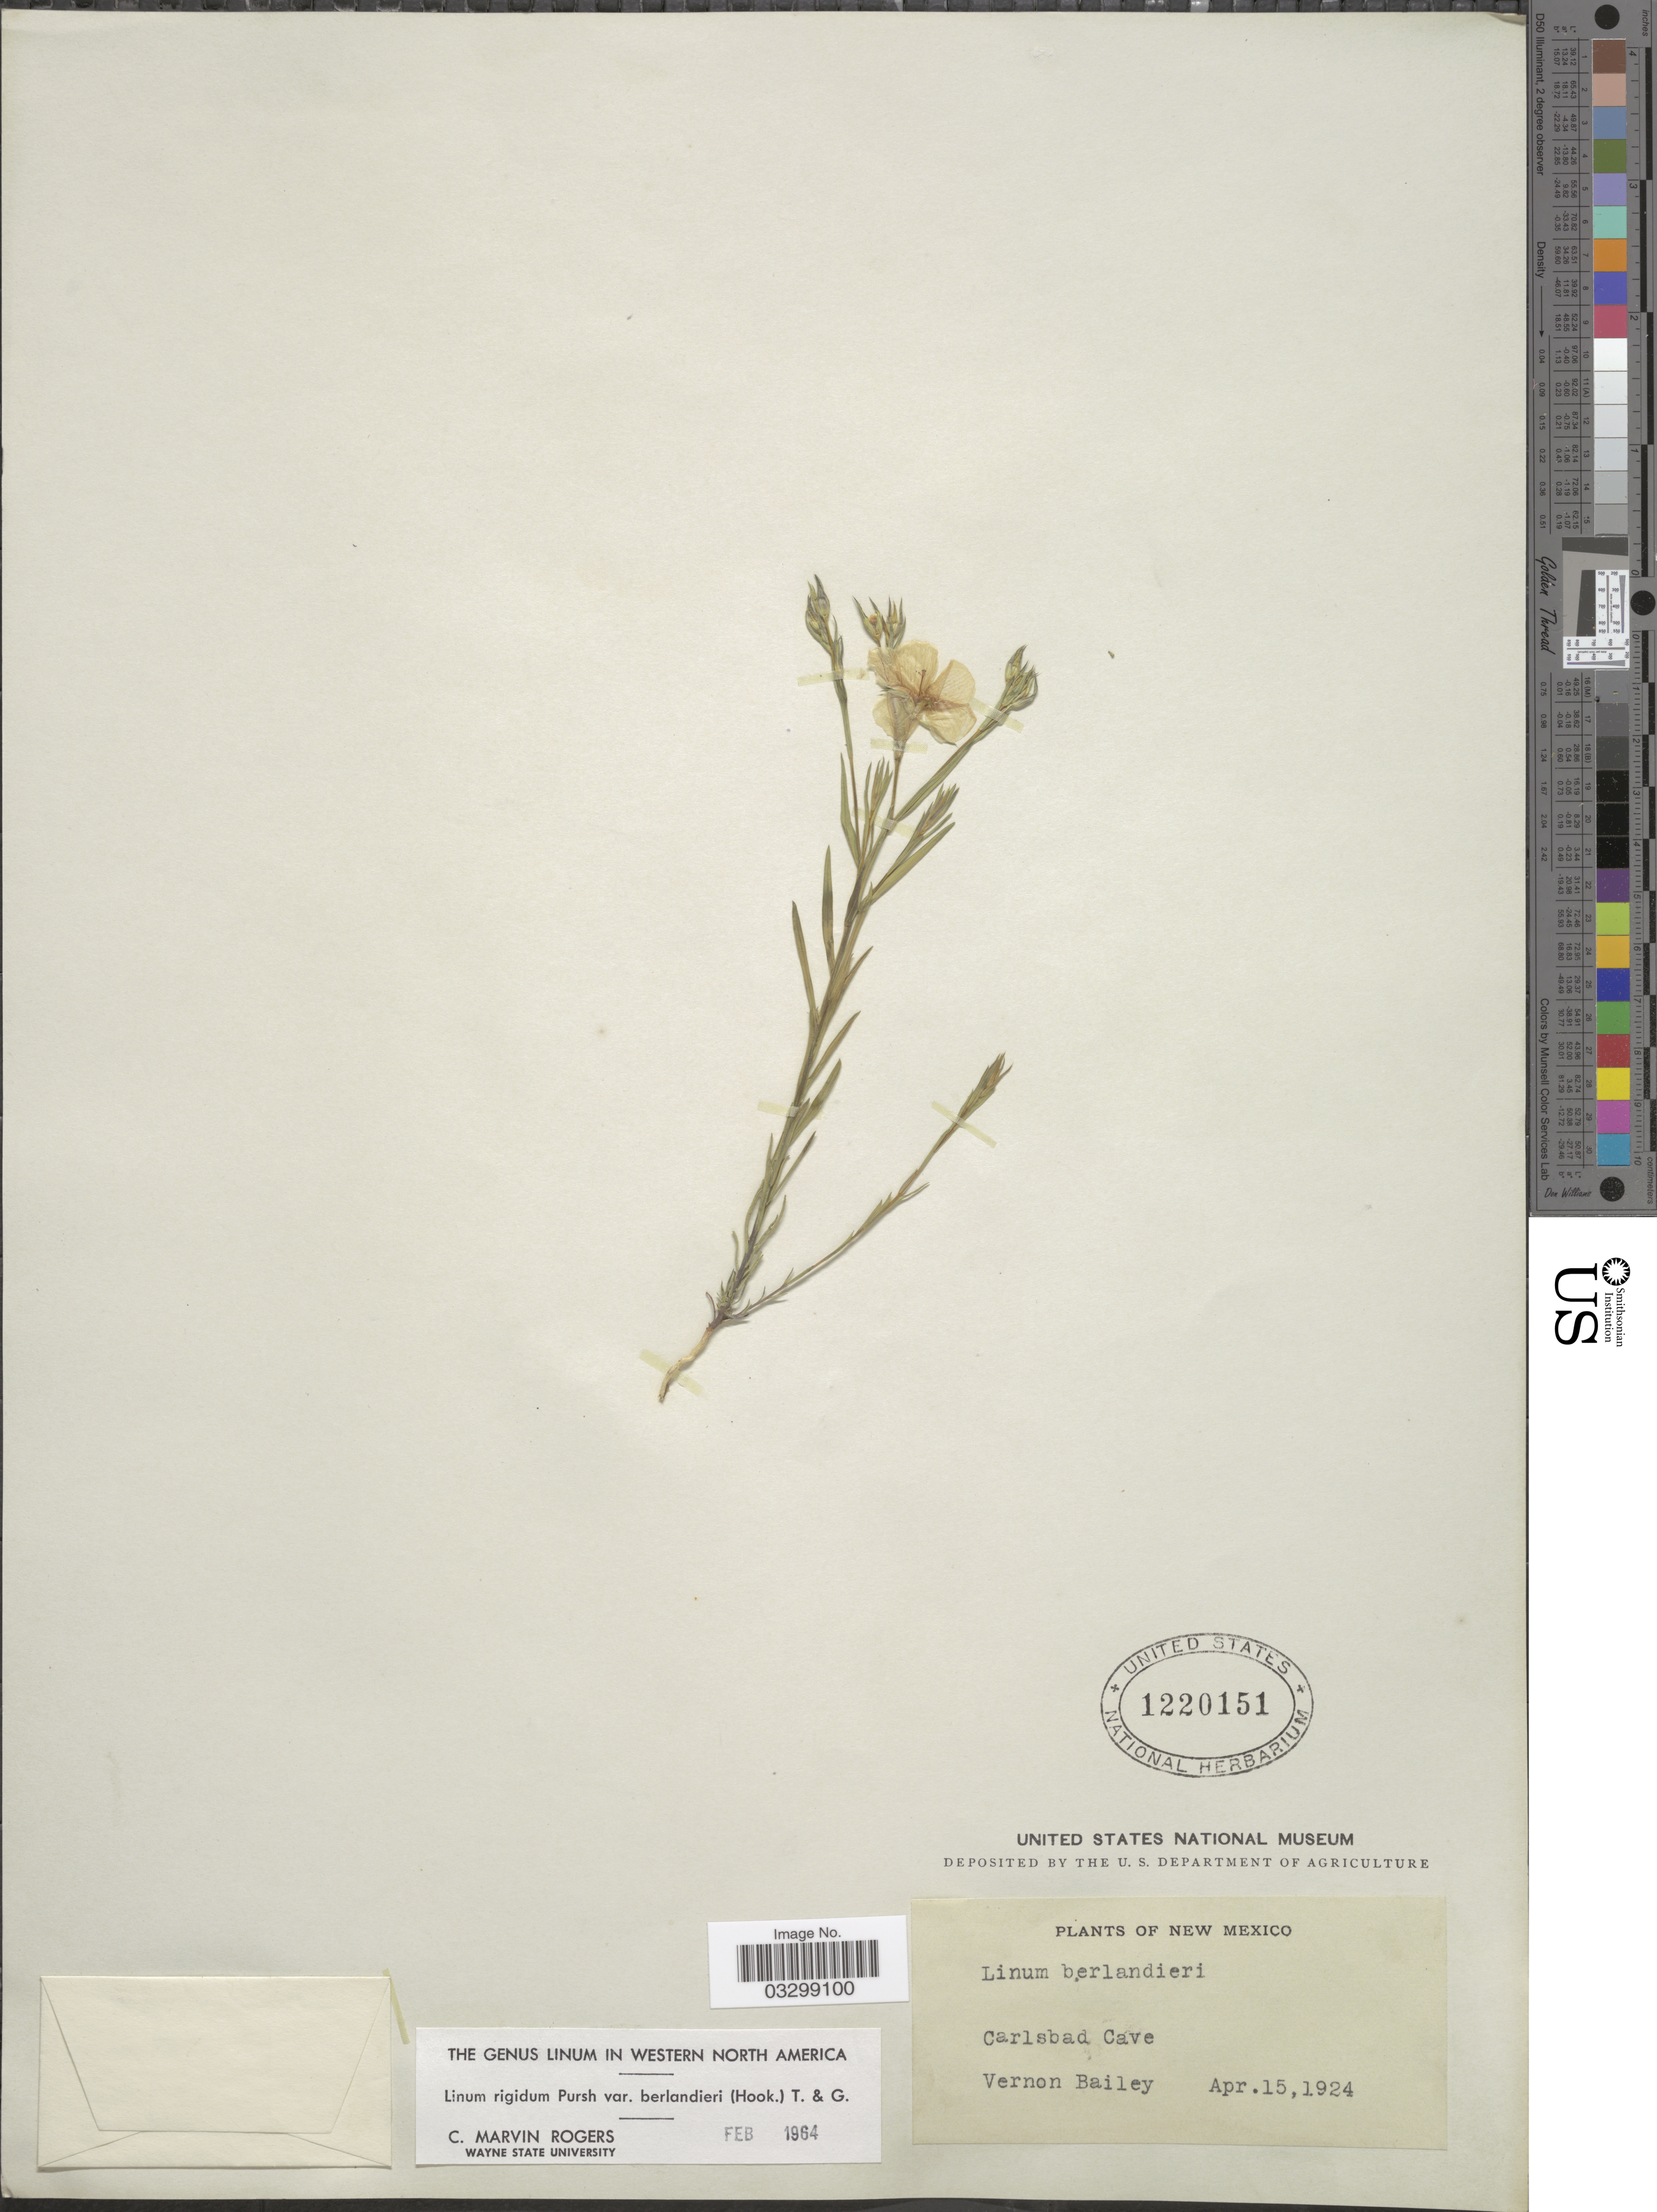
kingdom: Plantae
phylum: Tracheophyta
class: Magnoliopsida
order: Malpighiales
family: Linaceae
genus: Linum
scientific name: Linum rigidum var. berlandieri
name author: Pursh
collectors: V. O. Bailey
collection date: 1924-04-15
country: United States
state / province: New Mexico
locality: Carlsbad Cave.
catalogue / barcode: US 1220151